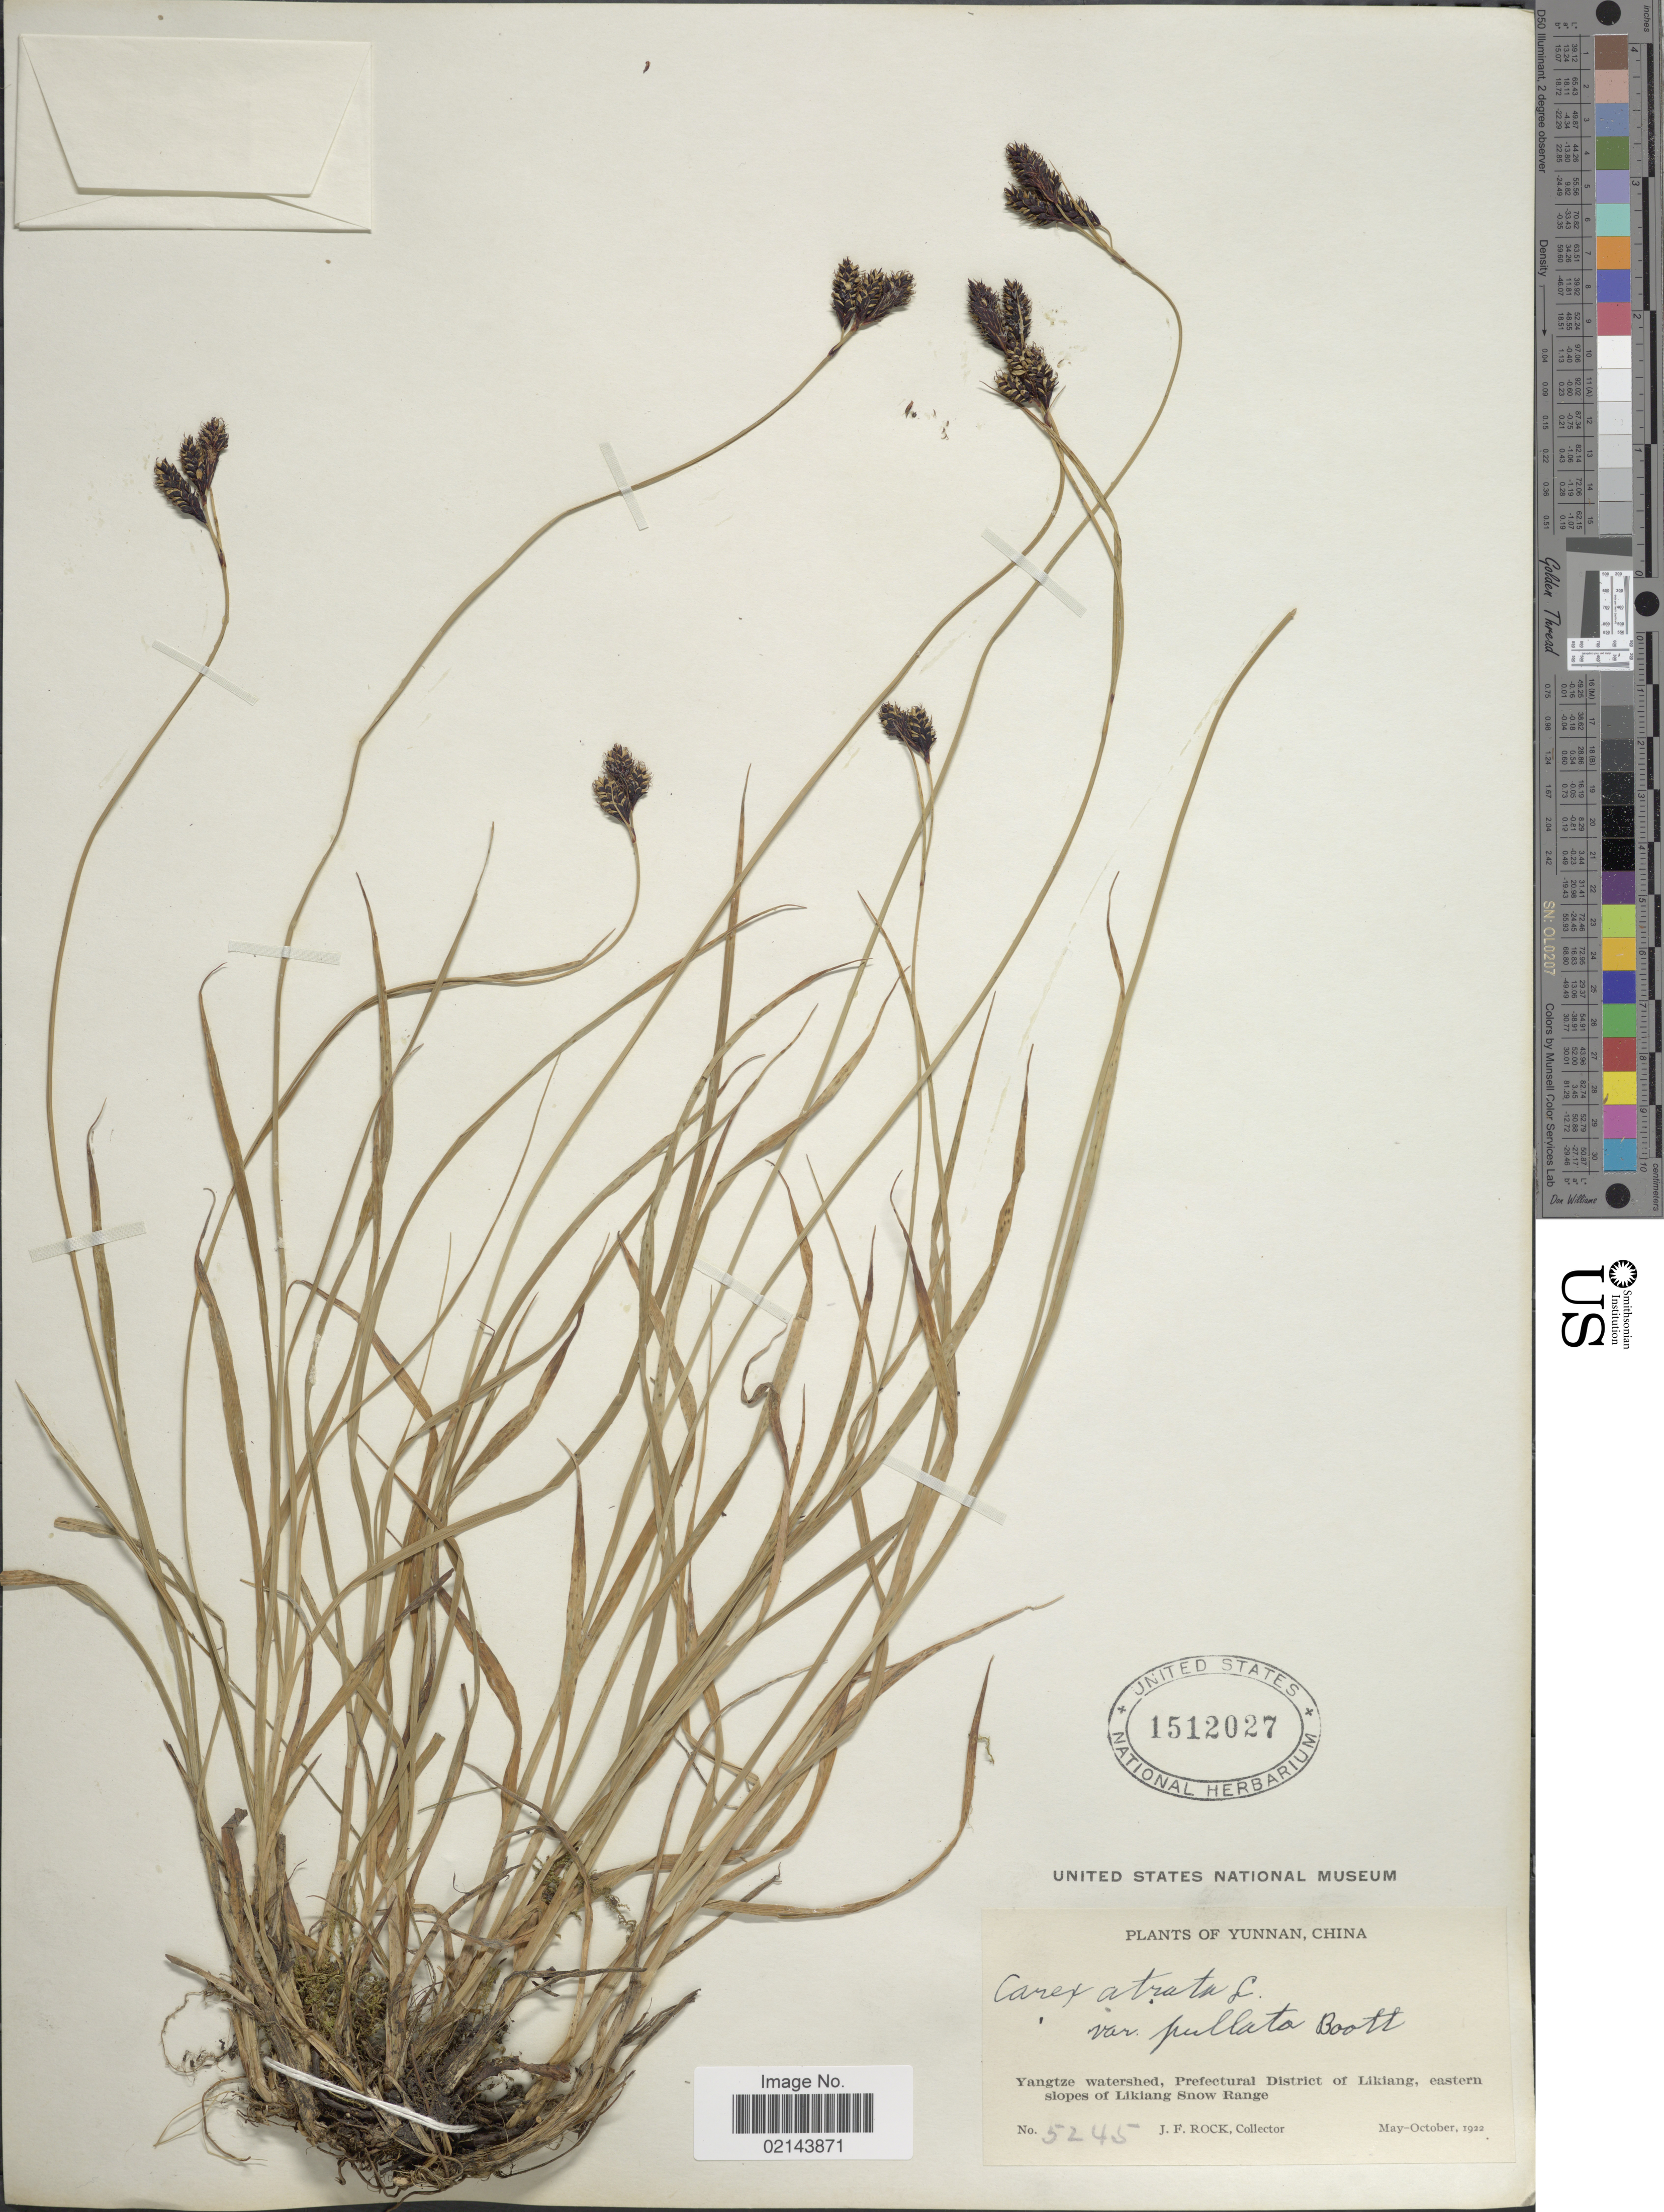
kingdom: Plantae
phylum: Tracheophyta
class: Liliopsida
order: Poales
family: Cyperaceae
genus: Carex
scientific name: Carex atrata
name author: L.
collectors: J. Rock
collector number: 5245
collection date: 1922-05/1922-10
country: China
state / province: Yunnan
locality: Yangtze watershed, Prefectural District of Likiang, eastern slopes of Likiang Snow Range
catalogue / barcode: US 1512027